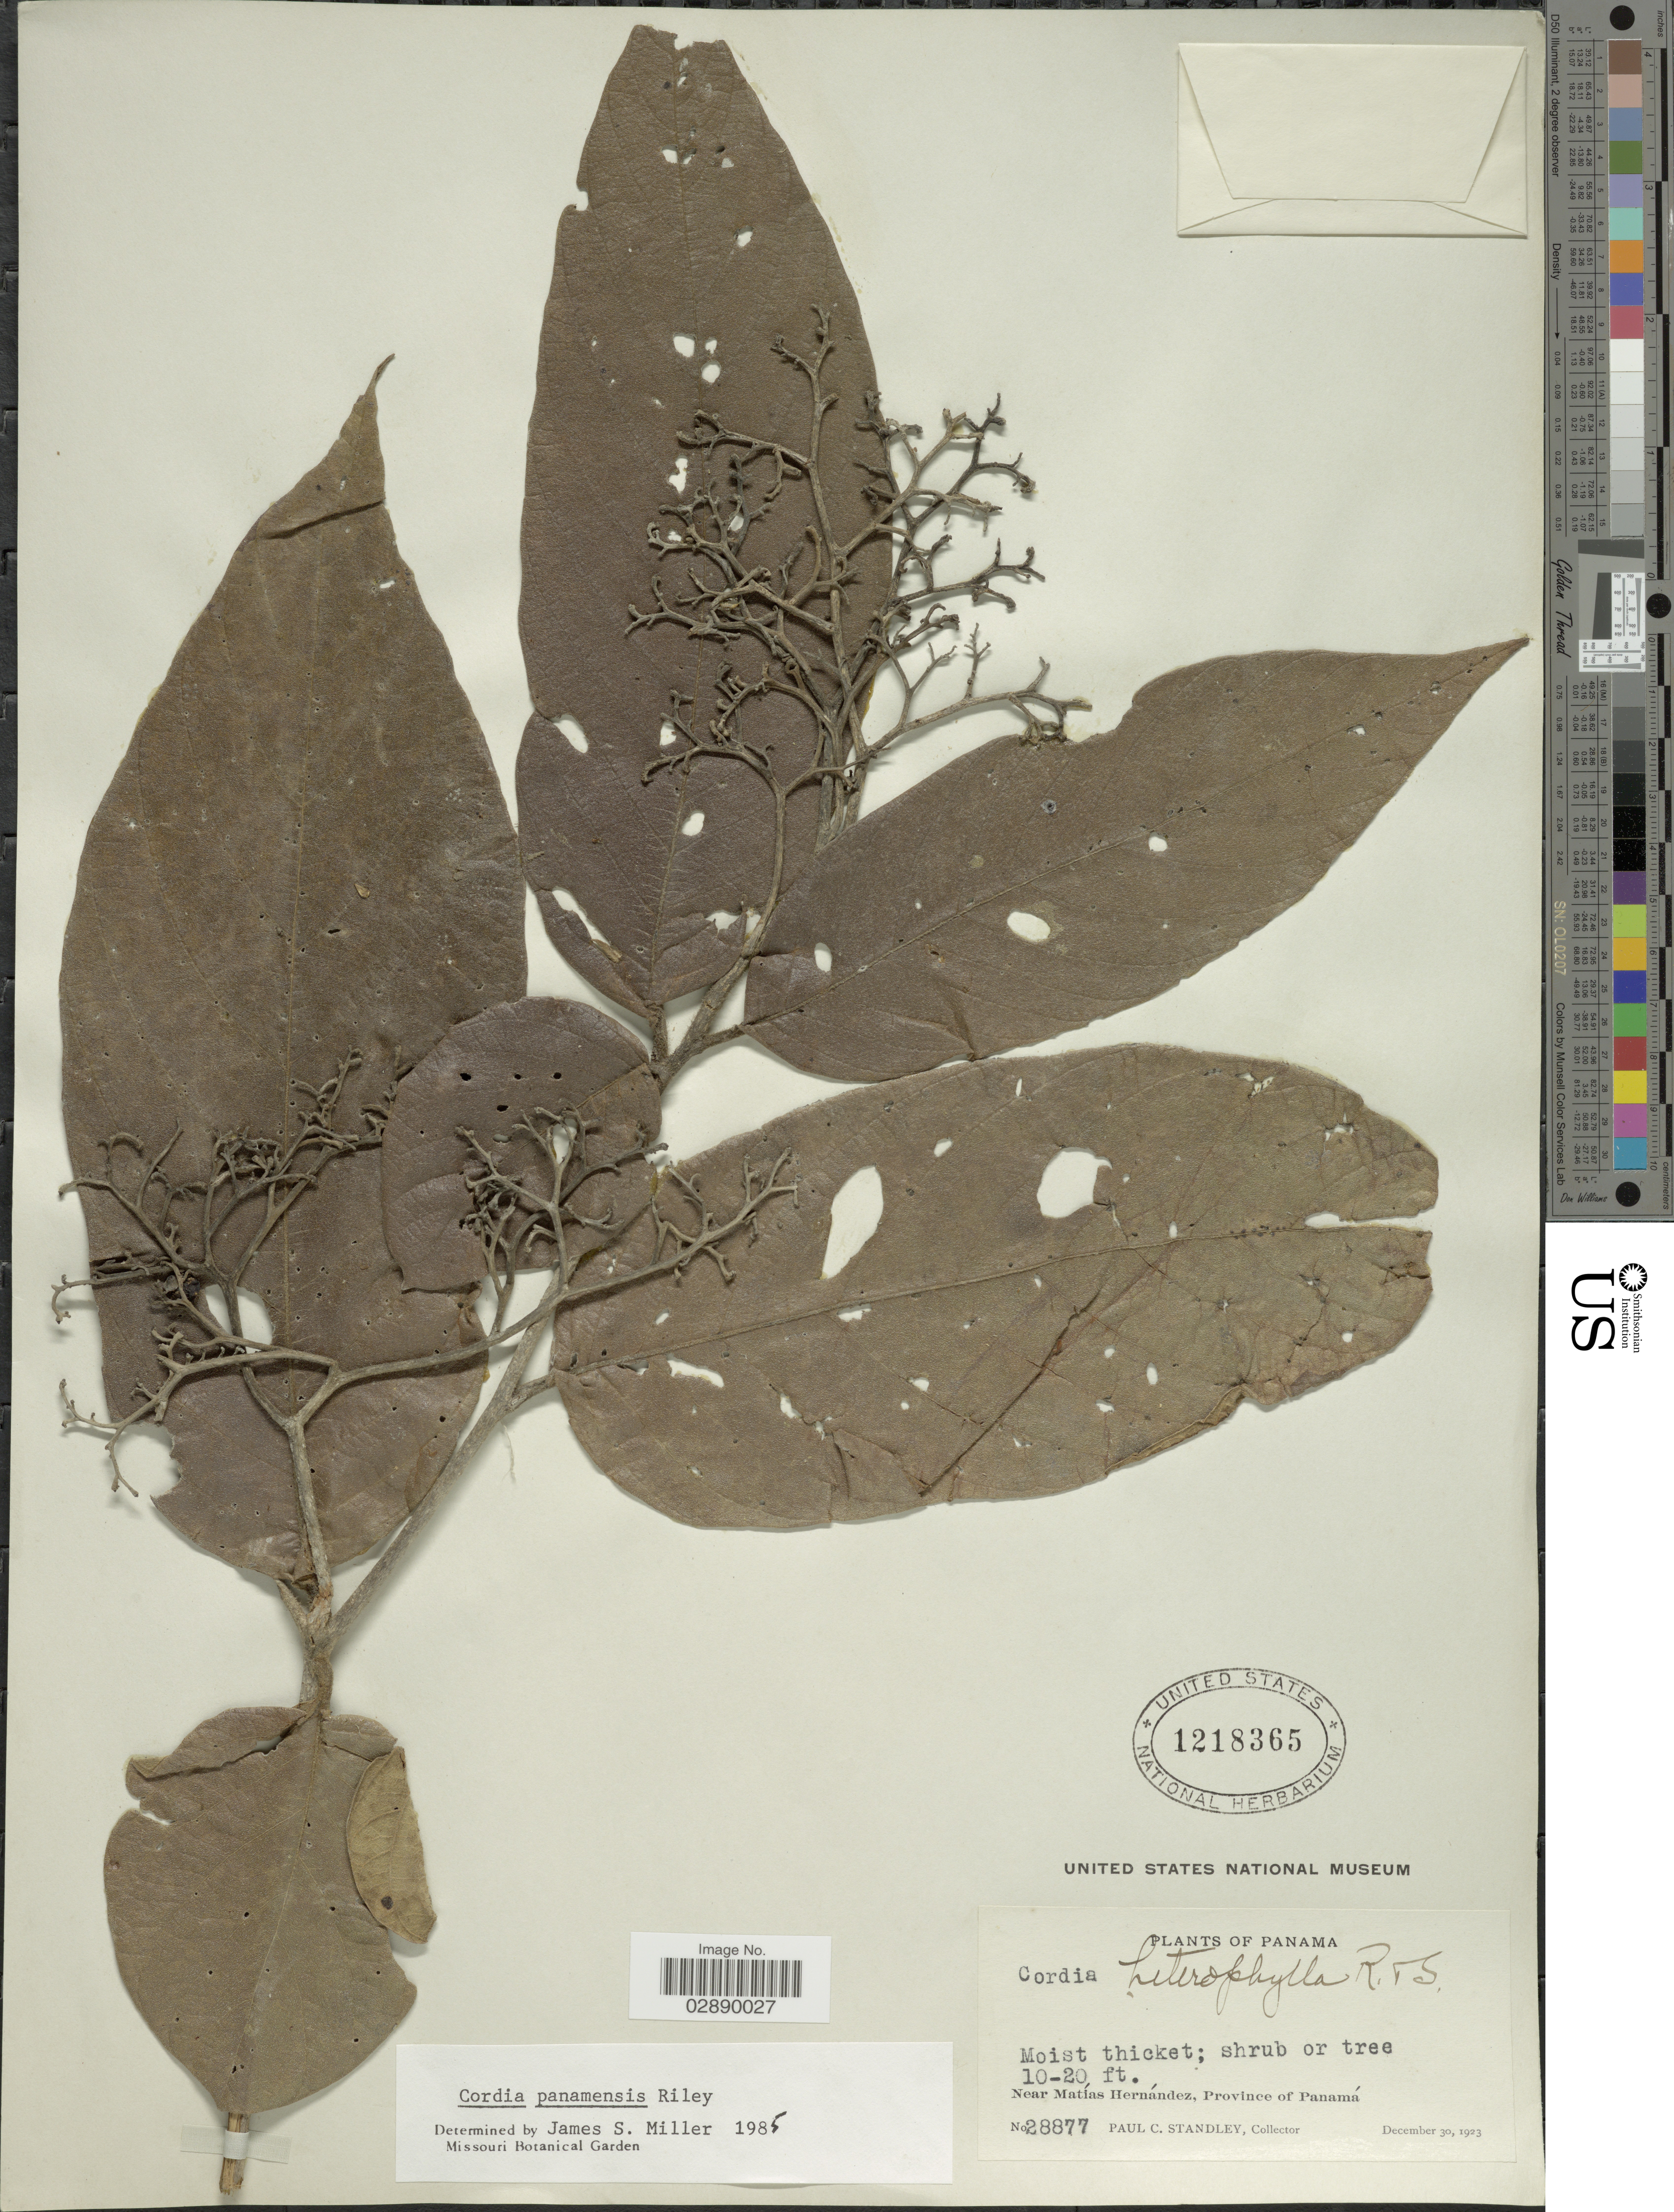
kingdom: Plantae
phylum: Tracheophyta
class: Magnoliopsida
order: Boraginales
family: Cordiaceae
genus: Cordia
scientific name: Cordia panamensis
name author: L. Riley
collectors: P. C. Standley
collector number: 28877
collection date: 1923-12-30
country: Panama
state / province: Panamá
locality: Near Matías Hernández, Province of Panamá.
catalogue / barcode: US 1218365